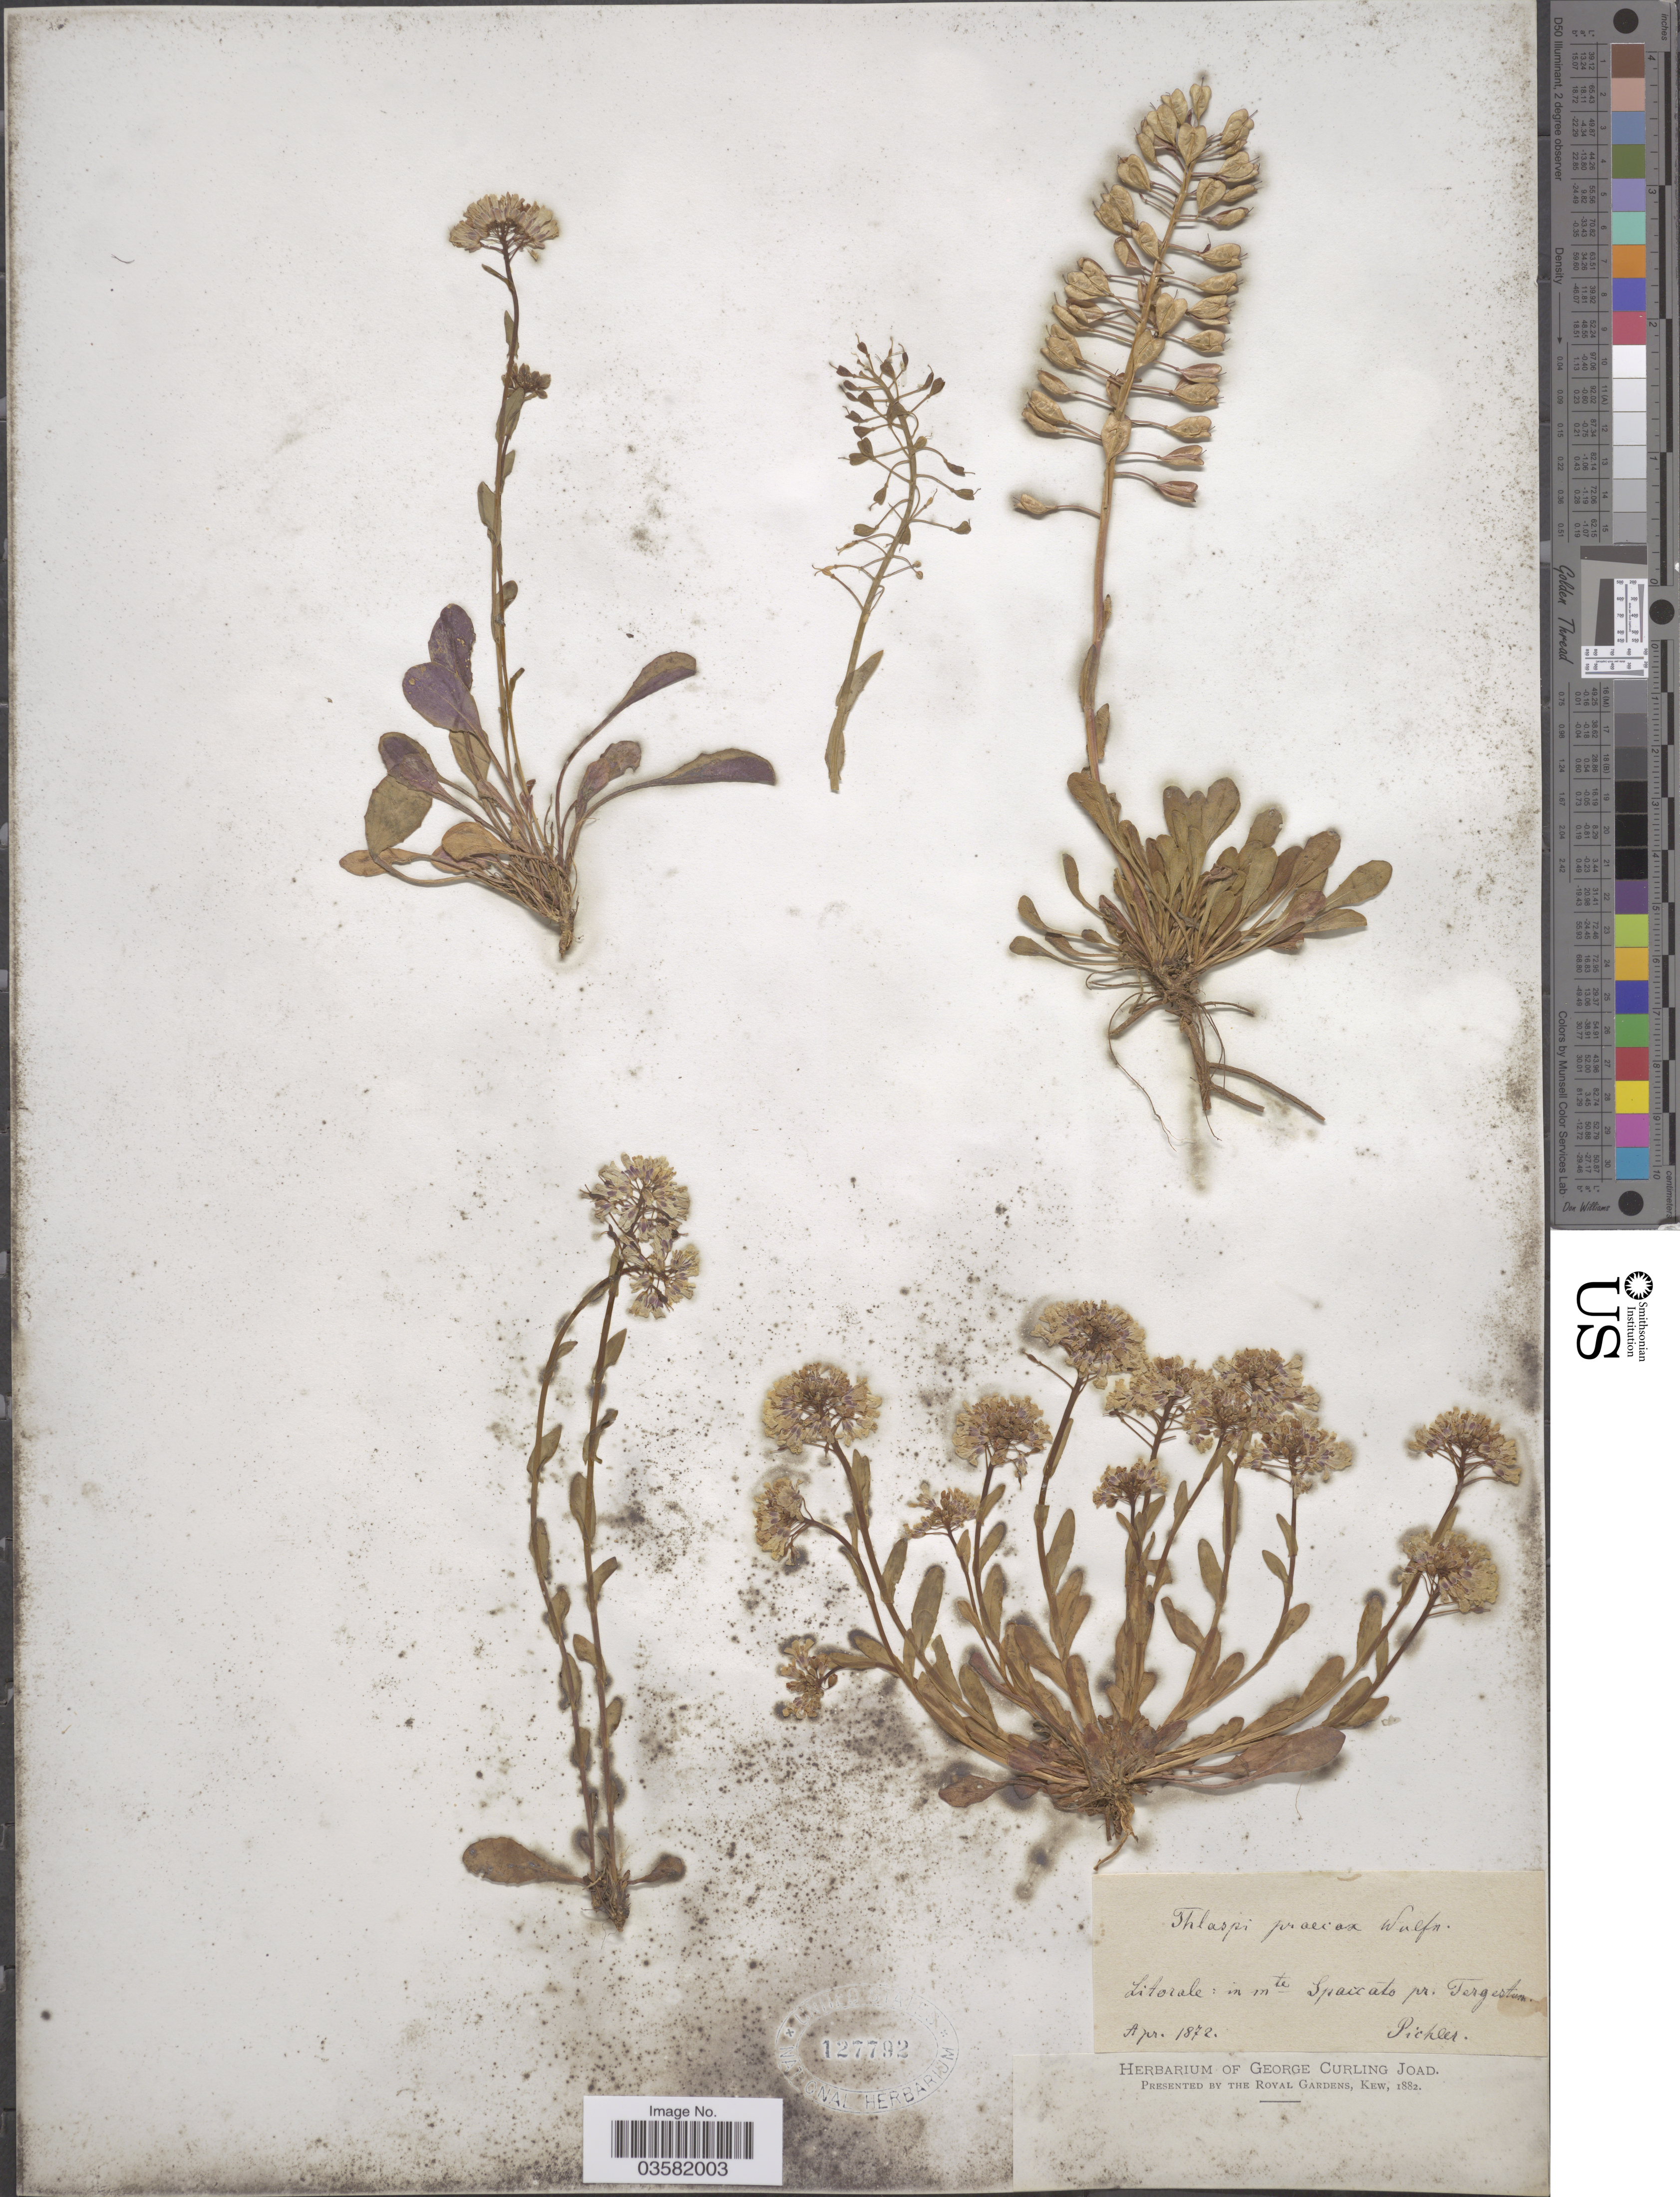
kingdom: Plantae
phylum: Tracheophyta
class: Magnoliopsida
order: Brassicales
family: Brassicaceae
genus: Thlaspi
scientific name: Thlaspi praecox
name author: Wulfen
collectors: Pichler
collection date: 1872-04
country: Italy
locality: Litorale: in mte Spaccato pr. Tergestum.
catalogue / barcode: US 127792